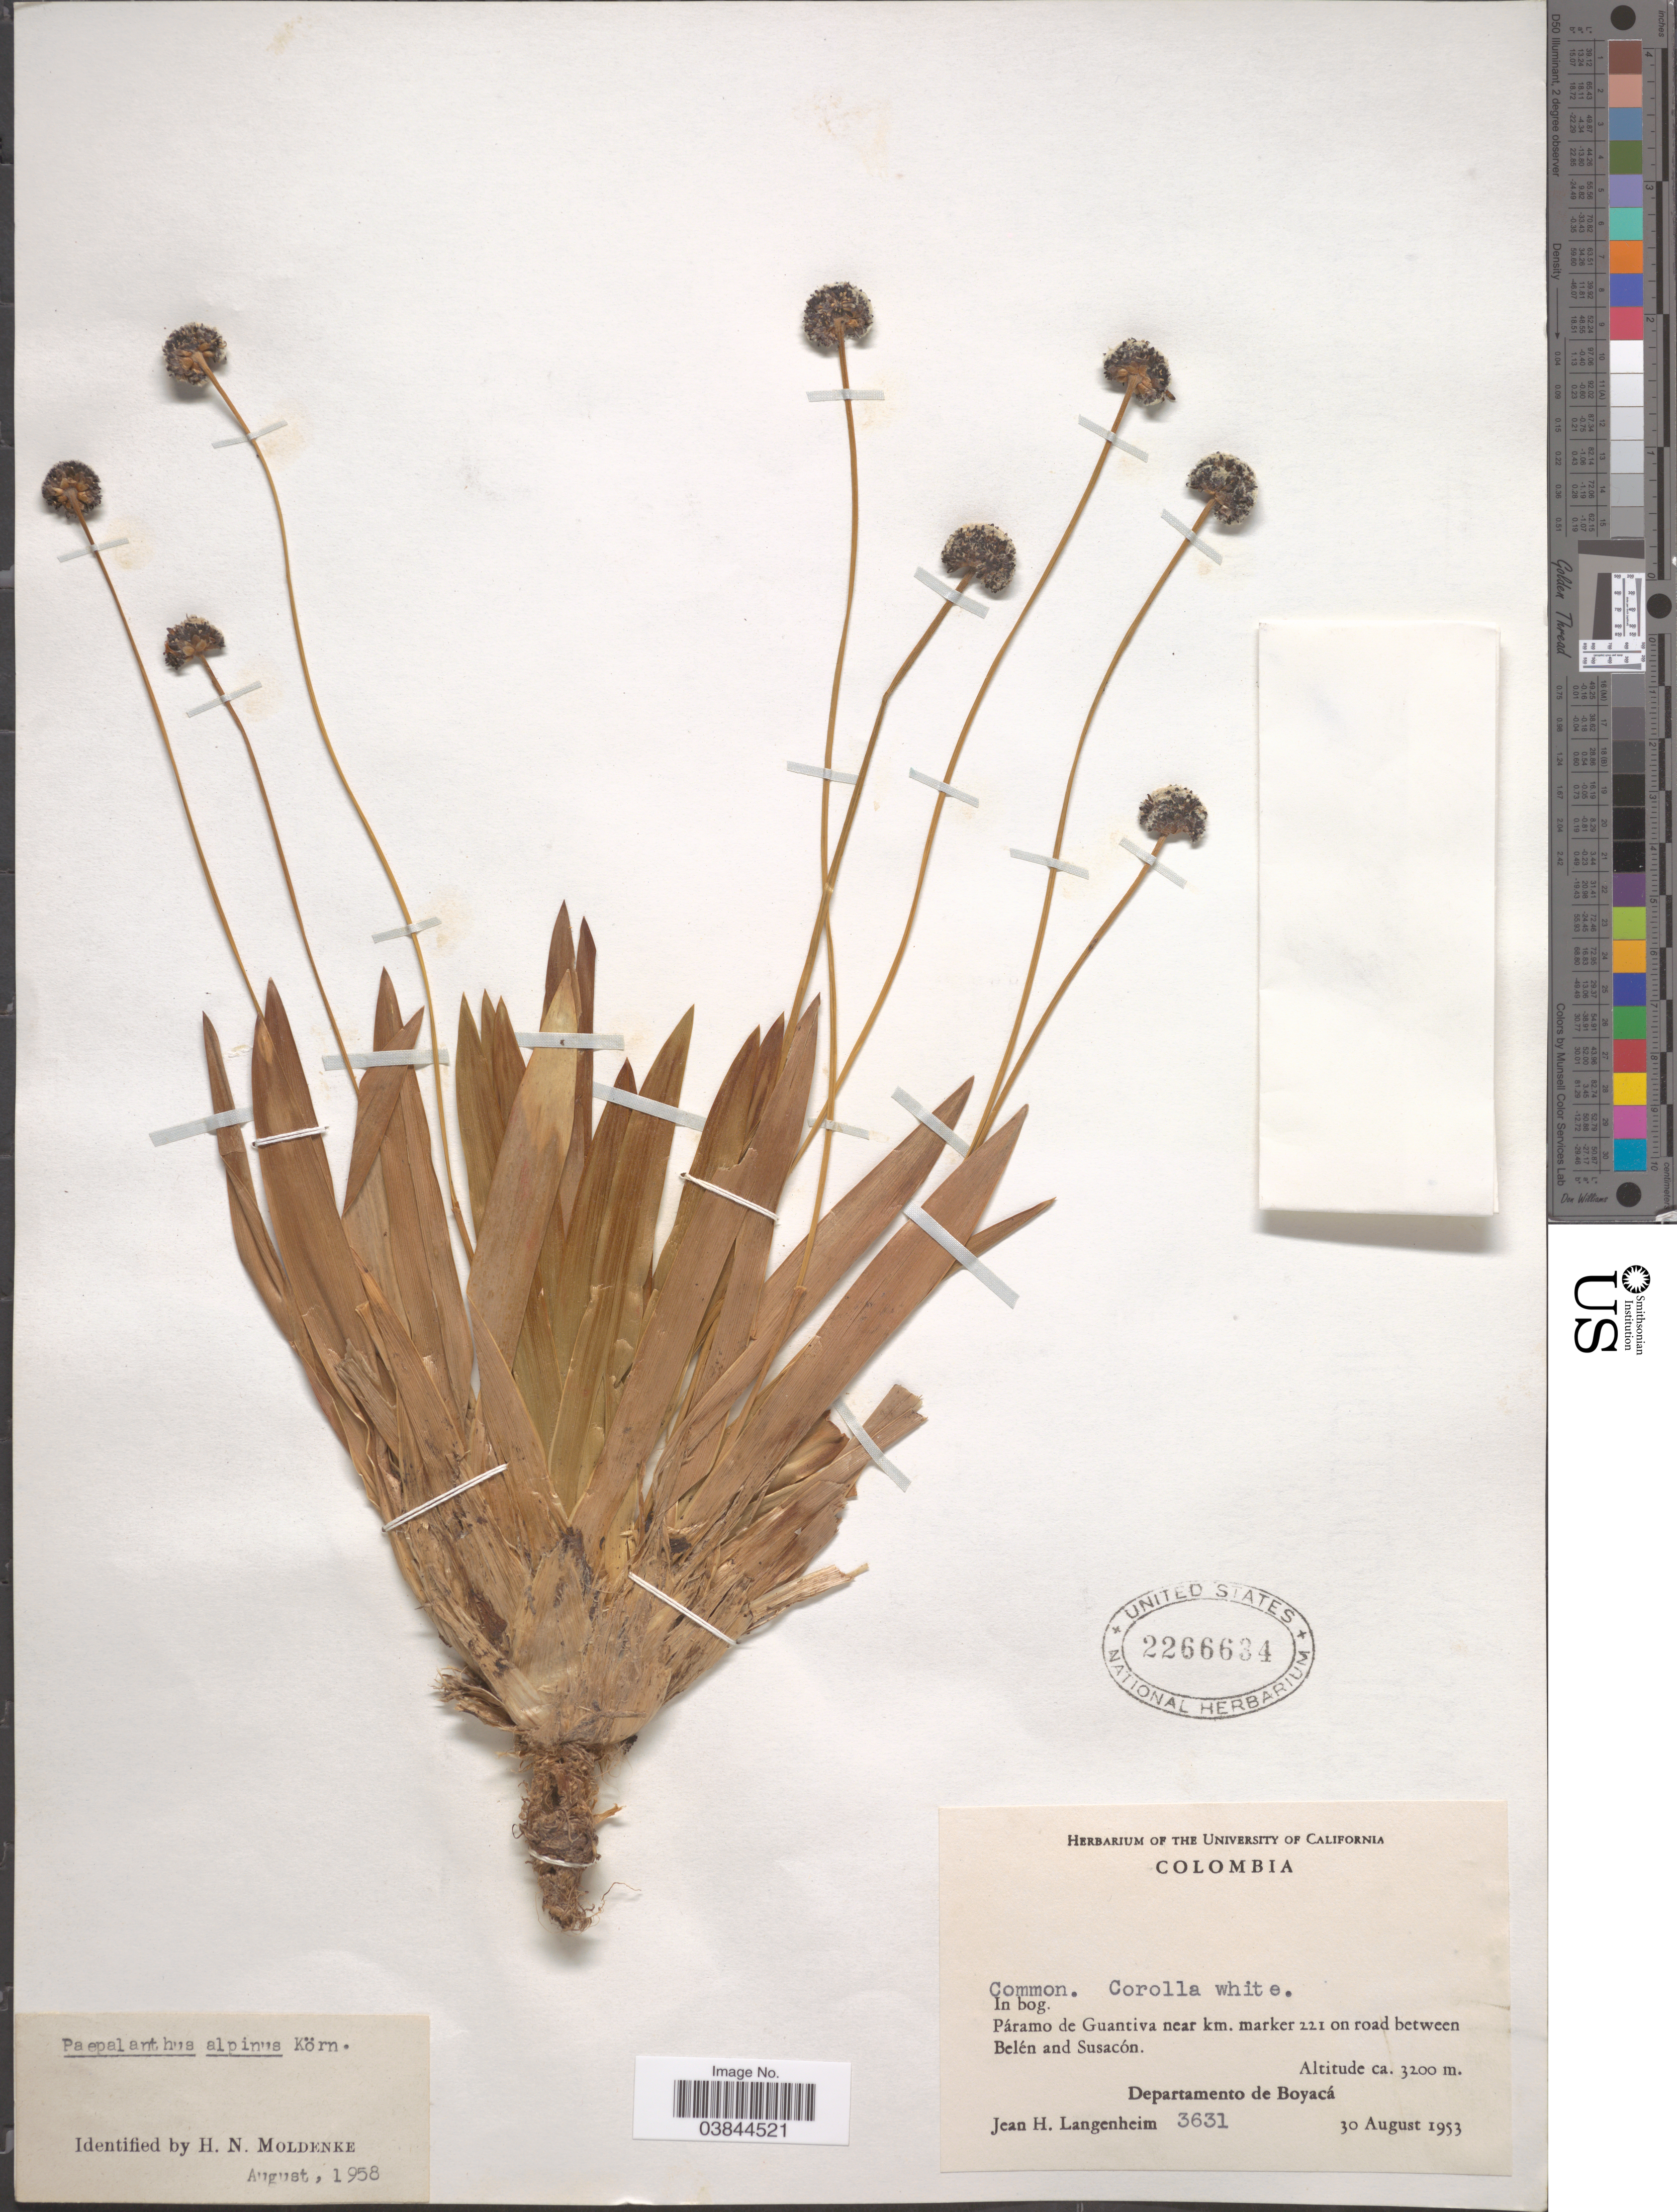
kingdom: Plantae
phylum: Tracheophyta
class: Liliopsida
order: Poales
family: Eriocaulaceae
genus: Paepalanthus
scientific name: Paepalanthus alpinus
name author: Körn.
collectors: J. H. Langenheim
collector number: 3631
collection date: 1953-08-30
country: Colombia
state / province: Boyacá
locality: Páramo de Guantiva near km. marker 221 on road between Belén and Susacón. Departamento de Boyacá.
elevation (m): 3200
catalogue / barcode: US 2266634